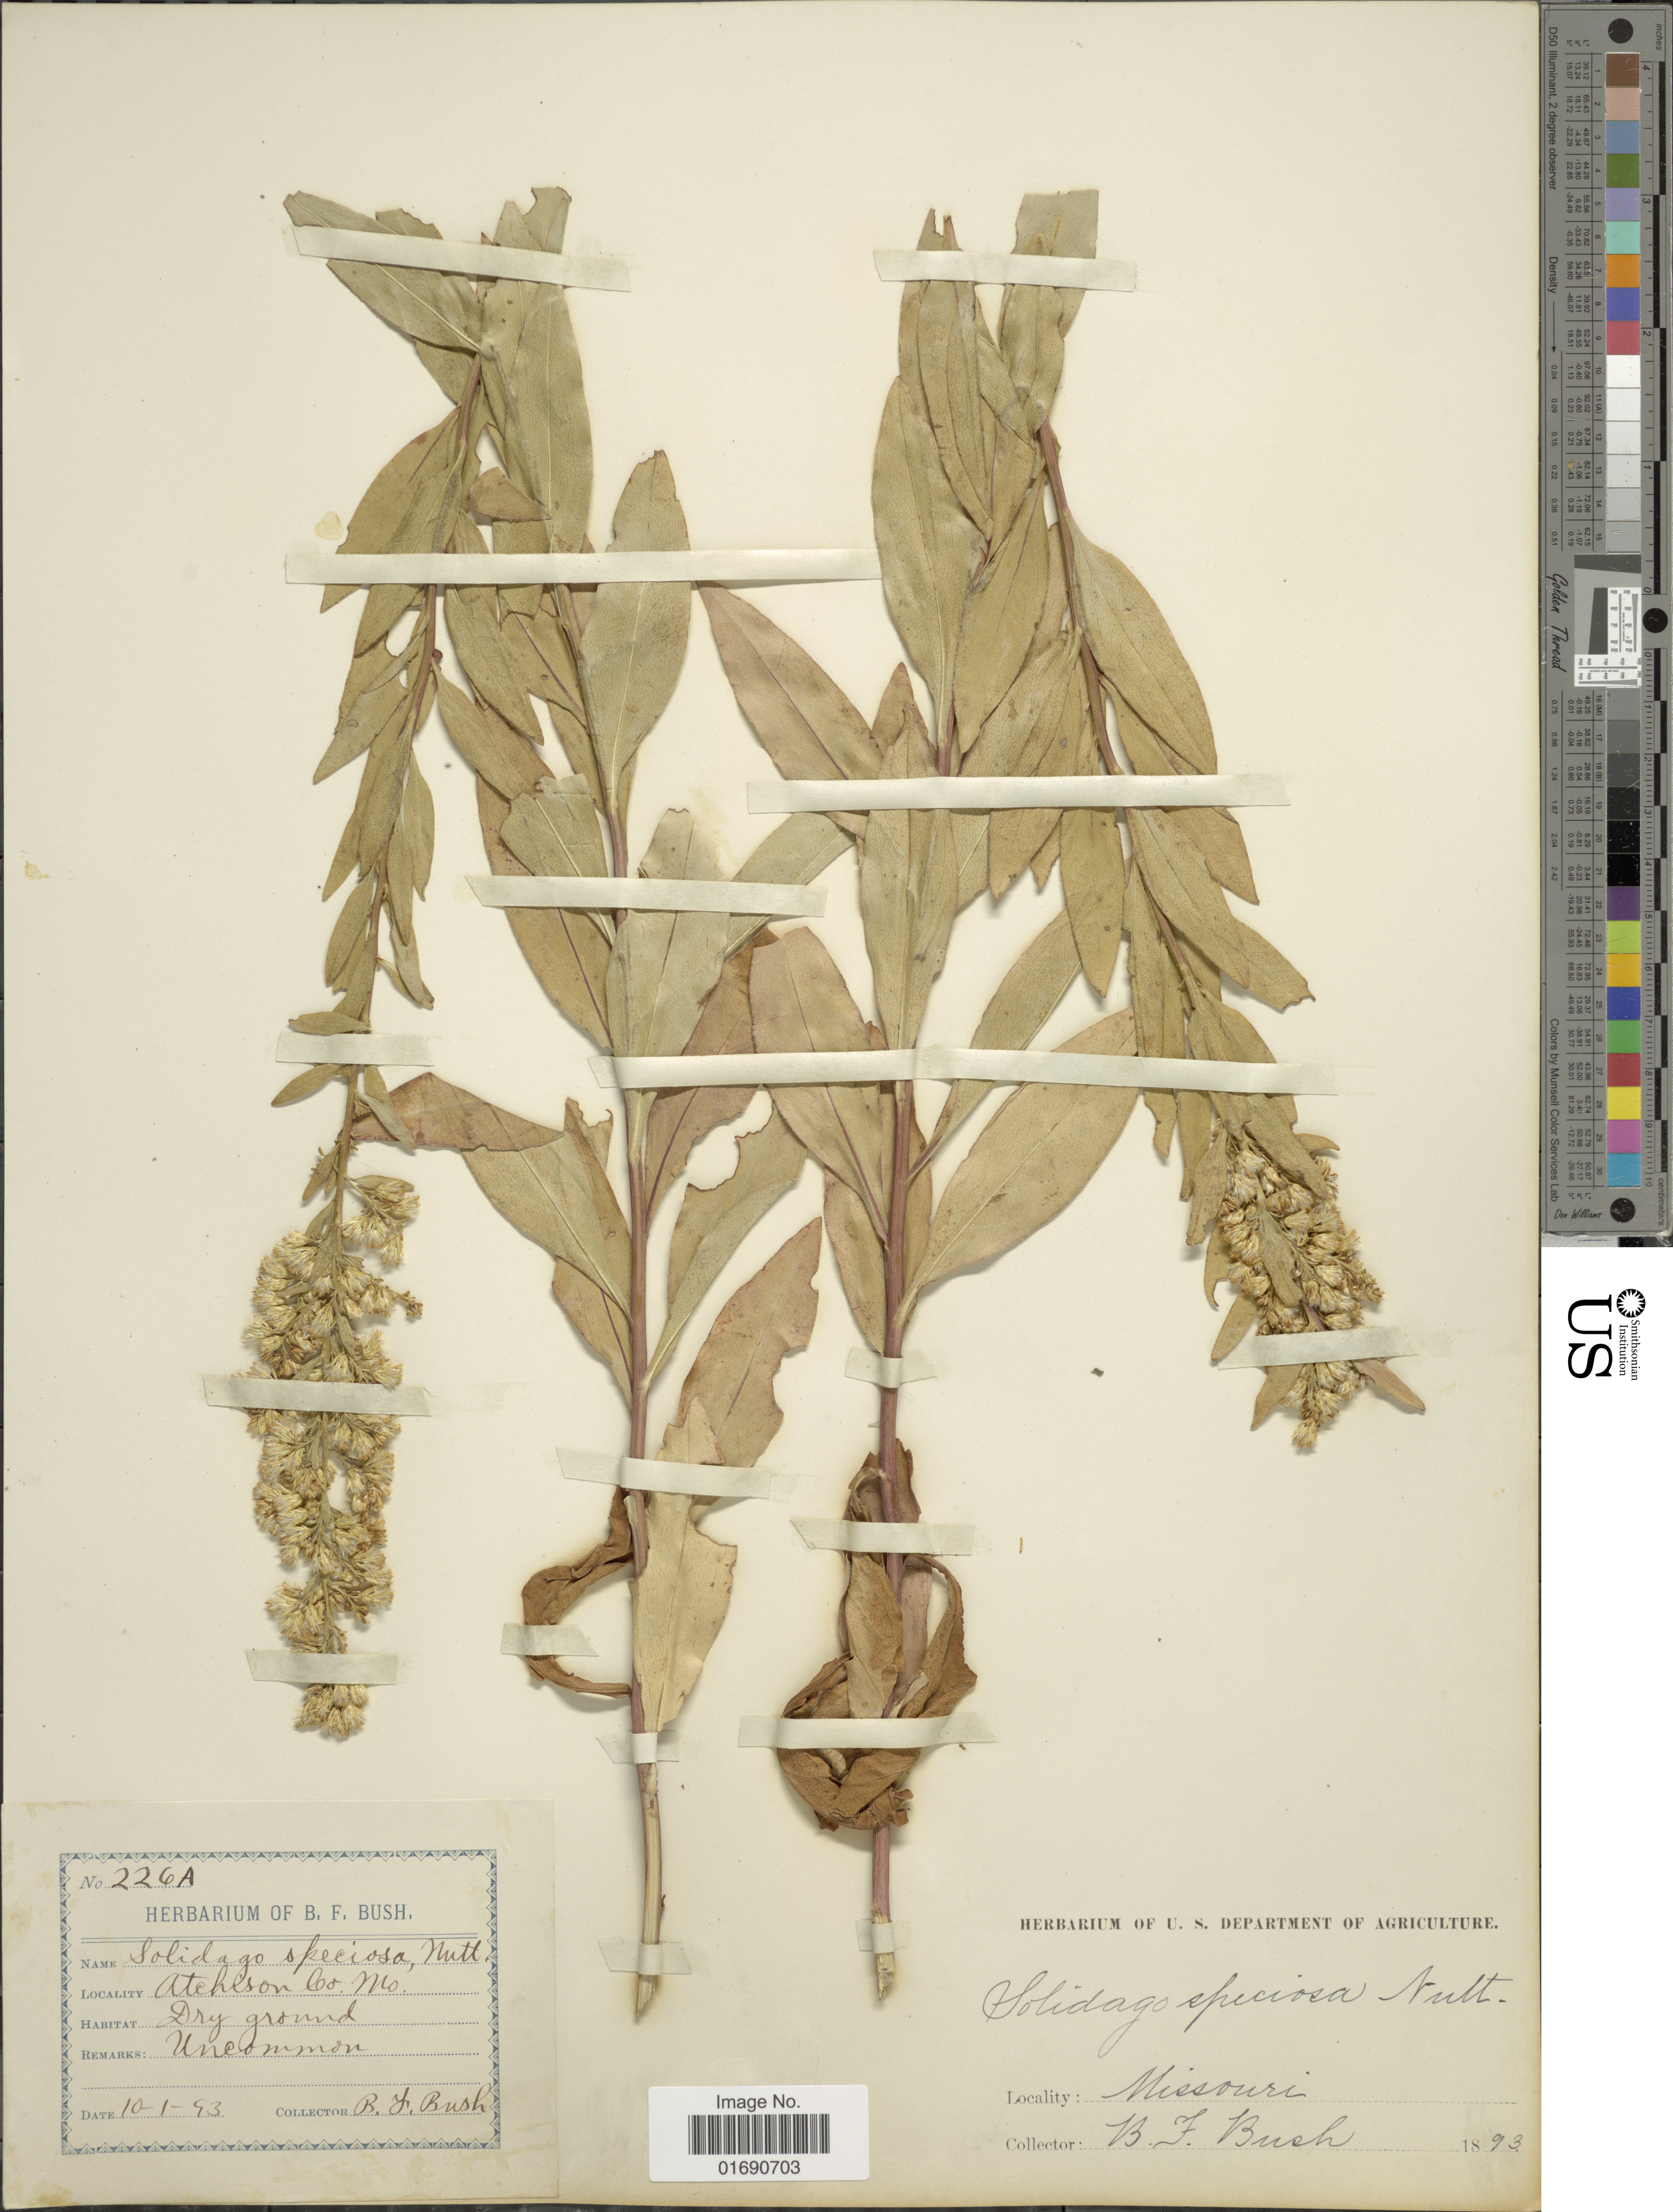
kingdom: Plantae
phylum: Tracheophyta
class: Magnoliopsida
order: Asterales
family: Asteraceae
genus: Solidago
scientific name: Solidago speciosa var. rigidiuscula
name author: Torr. & A. Gray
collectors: B. F. Bush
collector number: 226A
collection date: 1893-01-10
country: United States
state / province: Missouri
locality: Atcheson Co